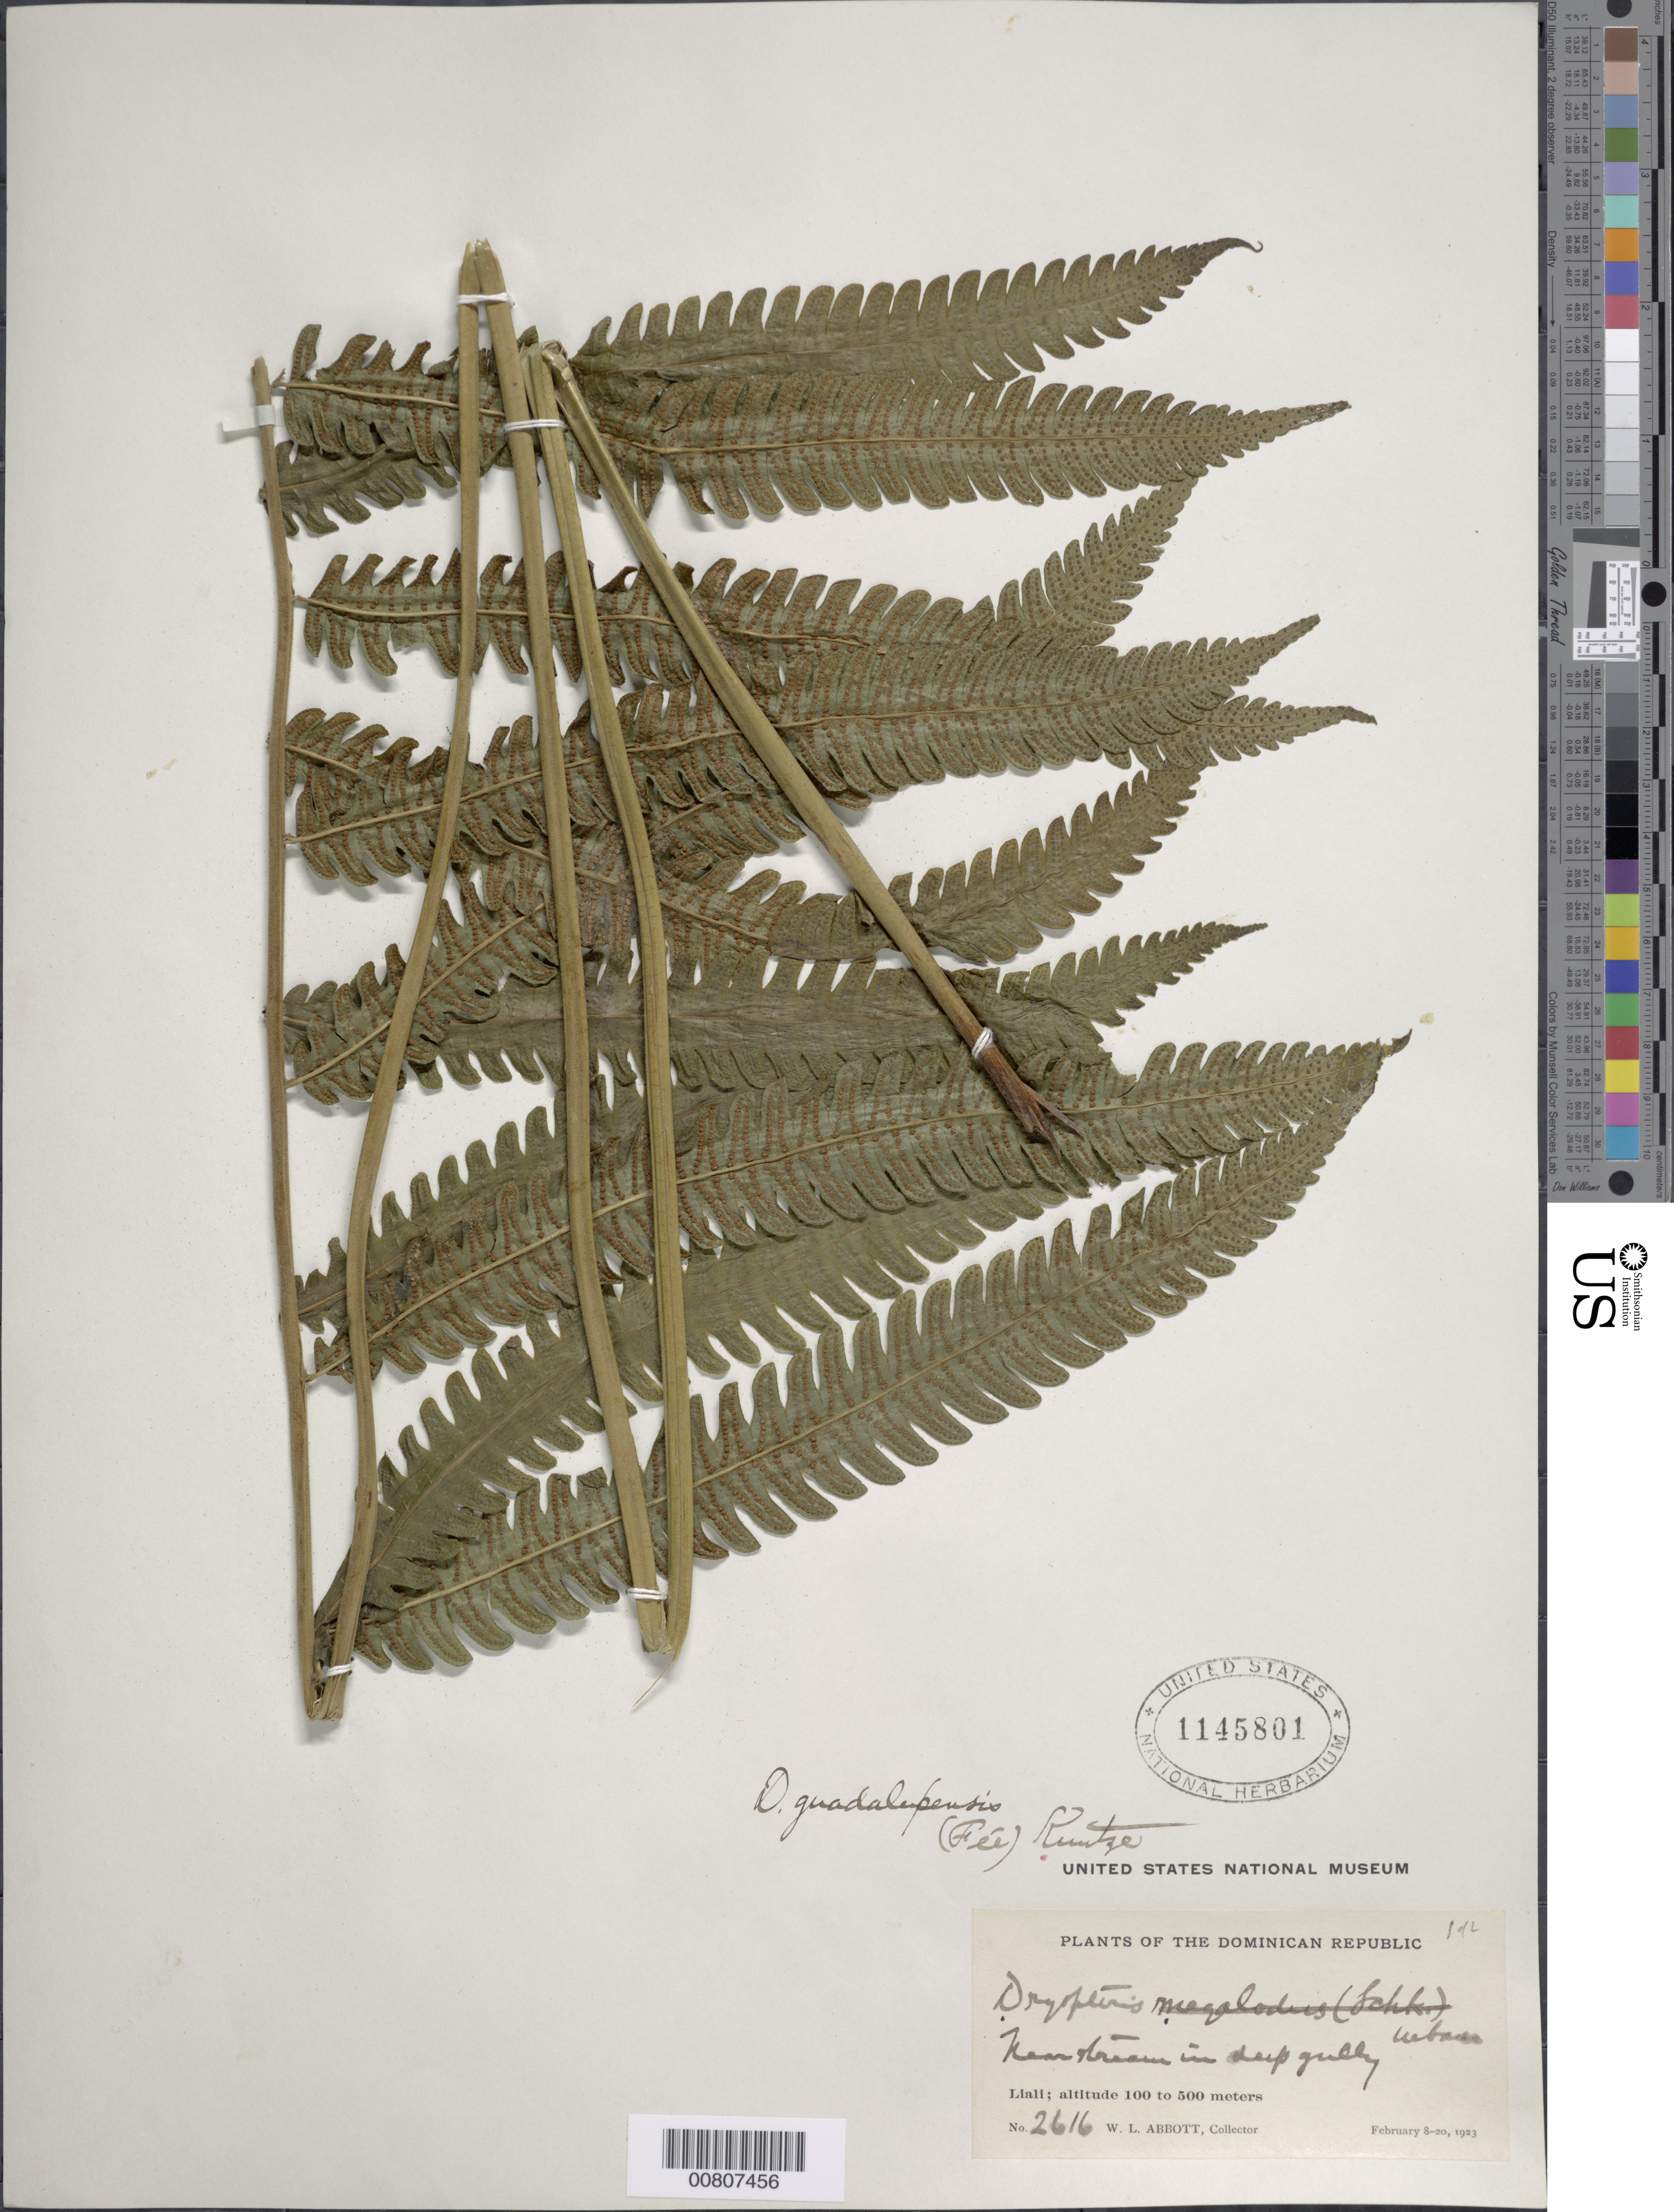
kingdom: Plantae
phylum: Tracheophyta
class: Polypodiopsida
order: Polypodiales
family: Thelypteridaceae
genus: Goniopteris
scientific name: Goniopteris nephrodioides (Klotzsch) comb. nov., ined 2015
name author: (Klotzsch)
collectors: W. L. Abbott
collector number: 2616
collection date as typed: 08 Feb 1923 to 20 Feb 1923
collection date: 1923-02-08/1923-02-20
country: Dominican Republic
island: Hispaniola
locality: Liali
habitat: Near stream in deep gully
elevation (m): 100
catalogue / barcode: US 1145801